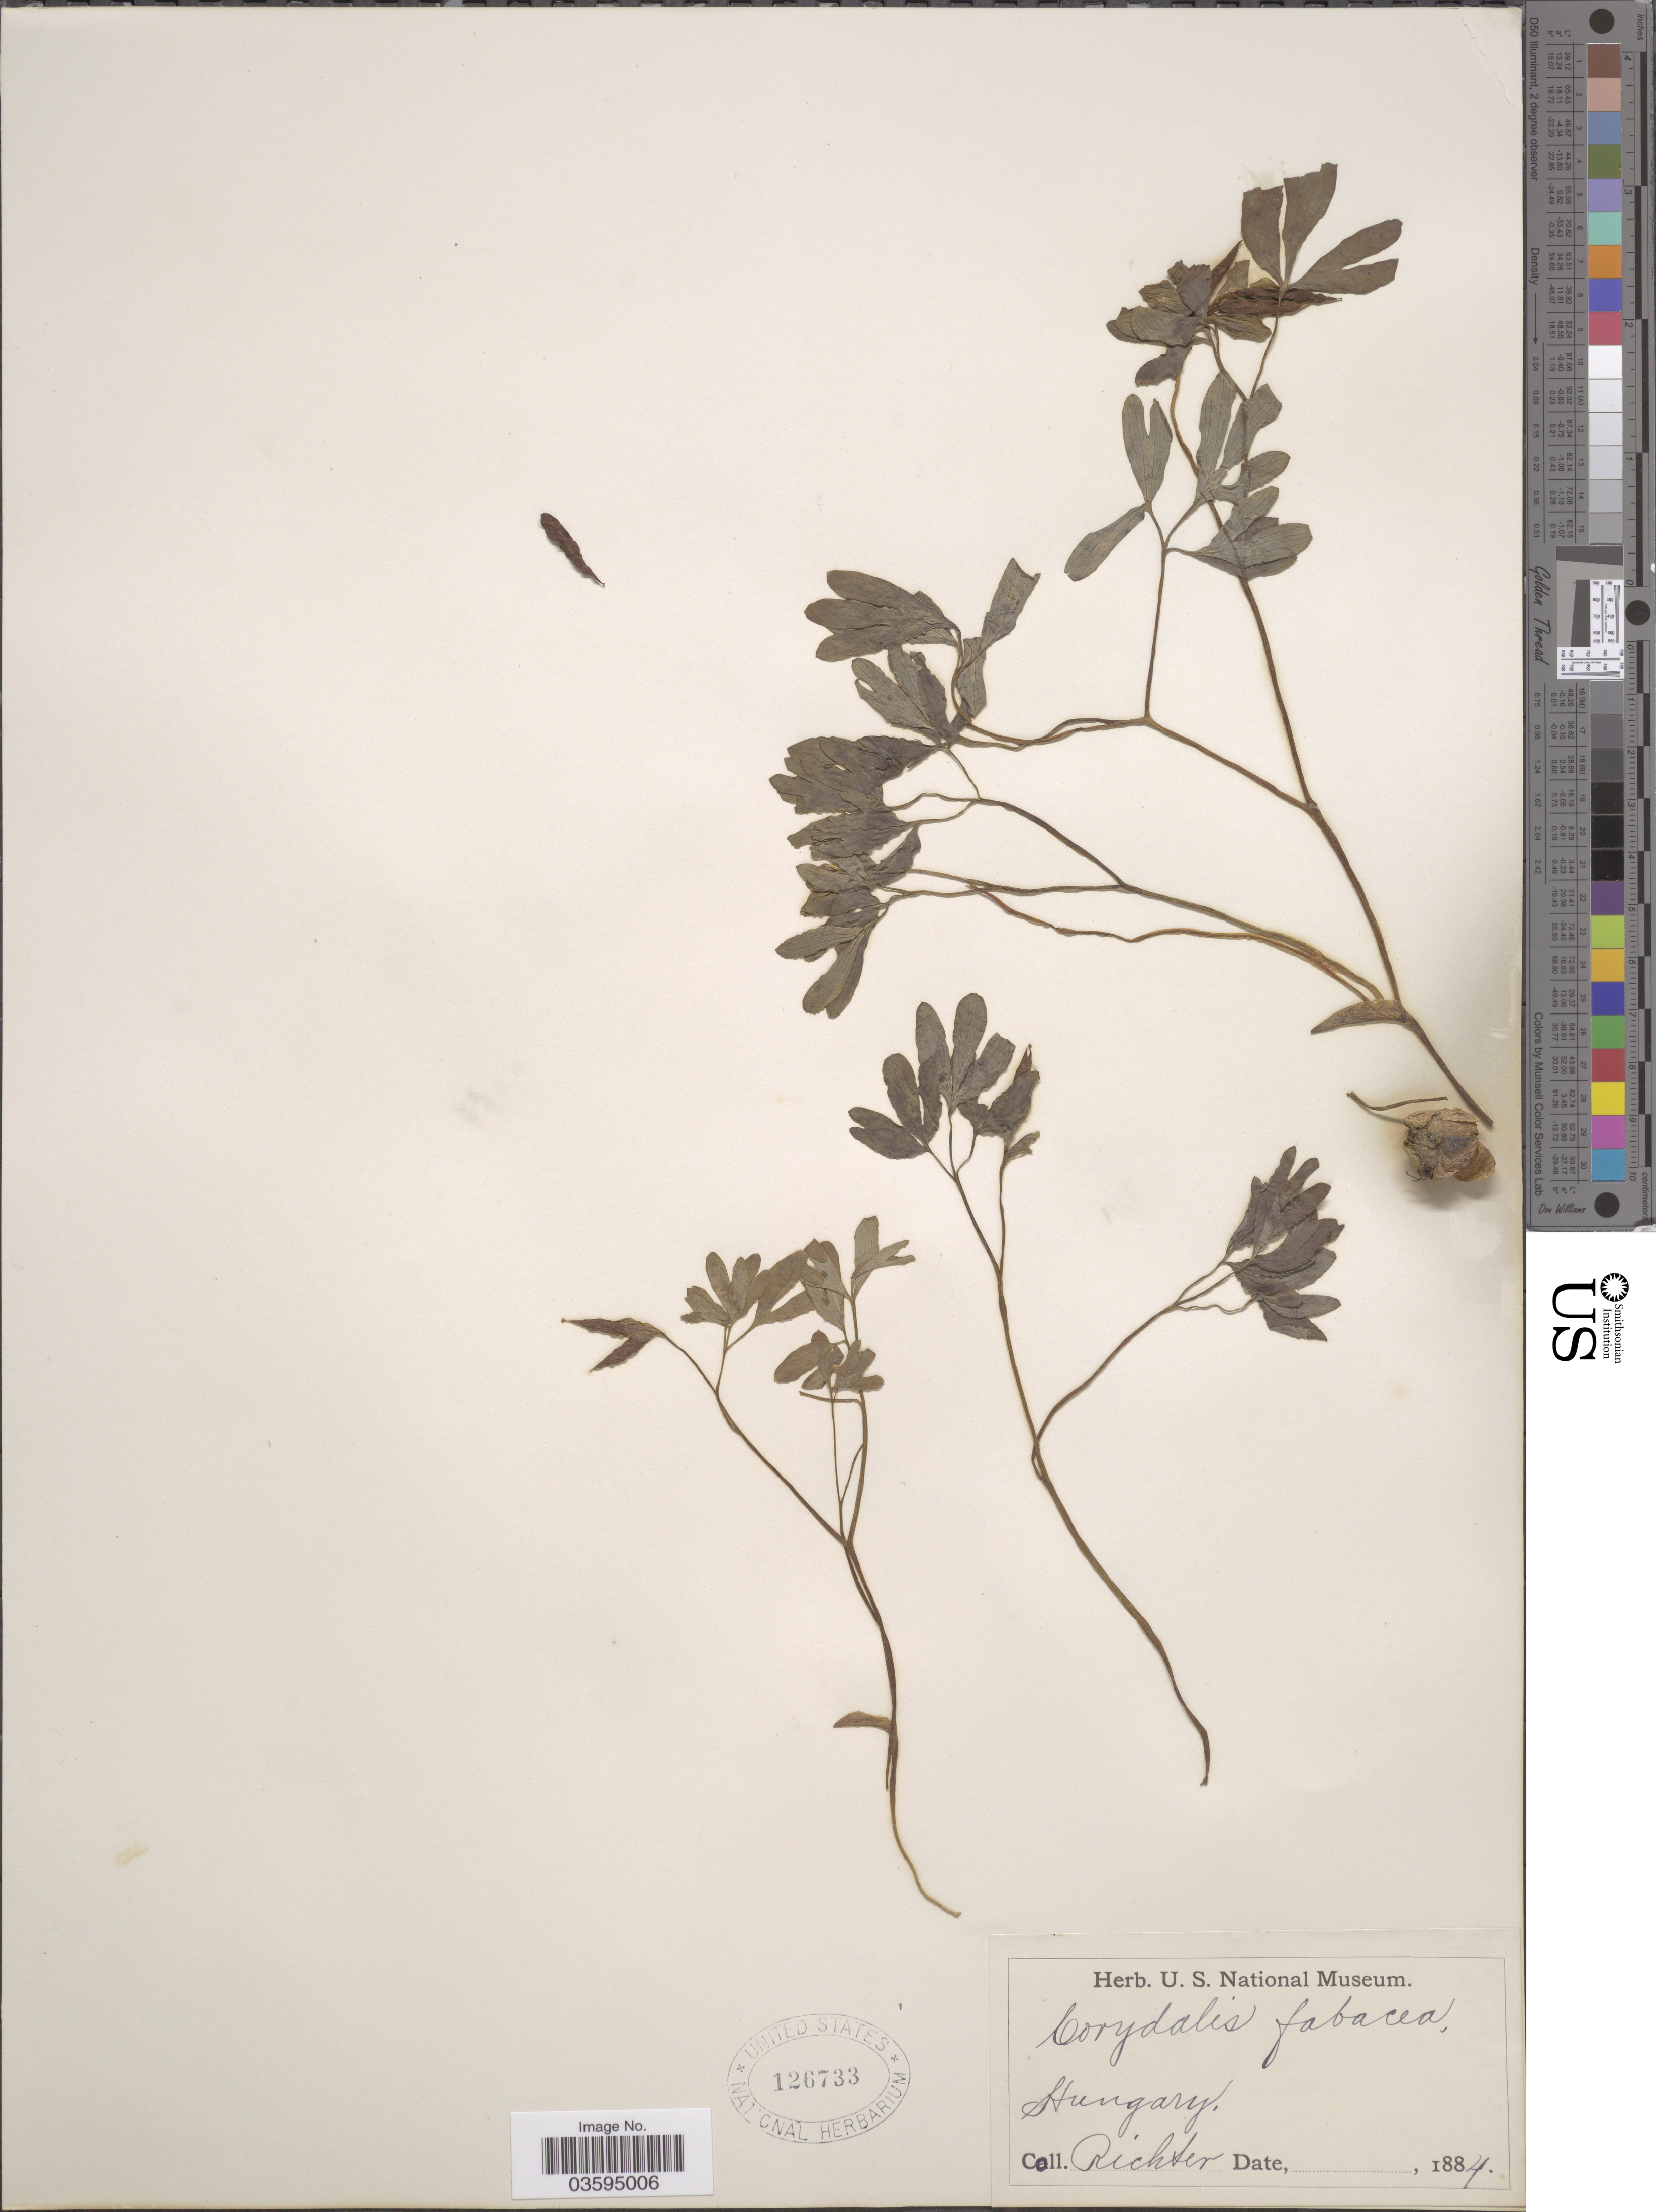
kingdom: Plantae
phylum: Tracheophyta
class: Magnoliopsida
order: Ranunculales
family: Papaveraceae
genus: Corydalis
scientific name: Corydalis fabacea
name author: (Retz.) Pers.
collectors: -- Richter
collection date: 1884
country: Hungary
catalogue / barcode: US 126733